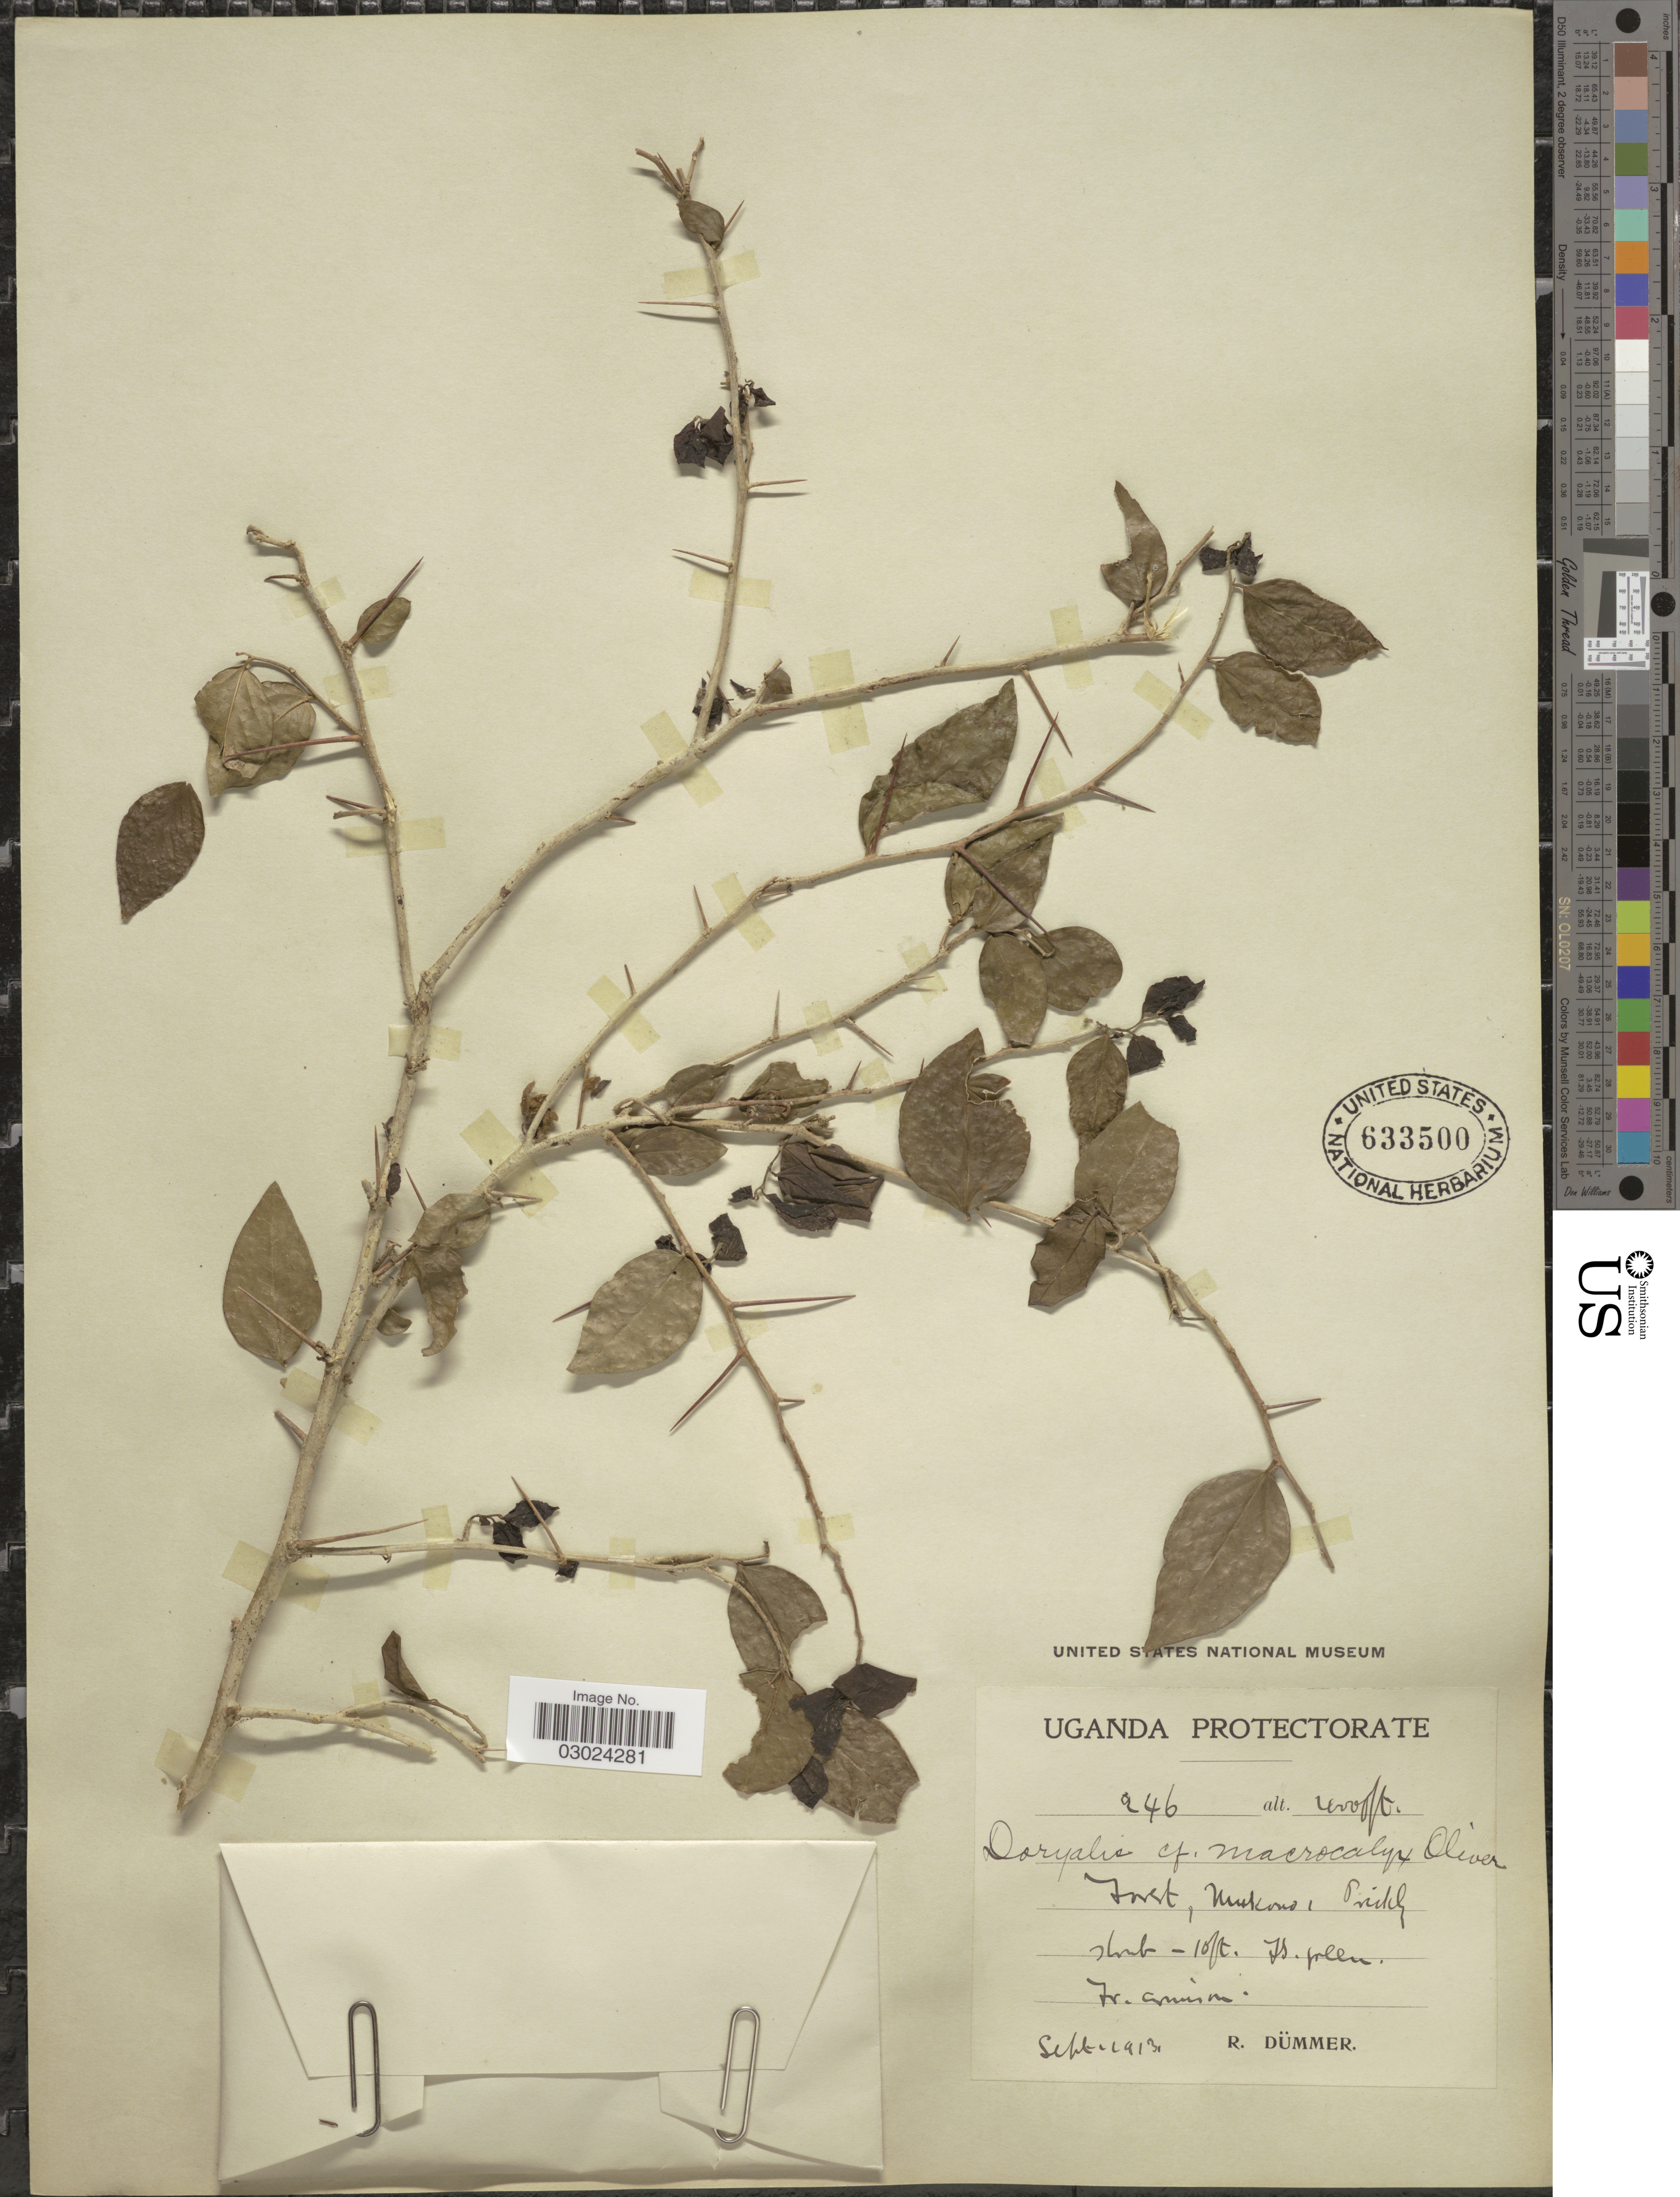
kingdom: Plantae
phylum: Tracheophyta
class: Magnoliopsida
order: Malpighiales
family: Salicaceae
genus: Dovyalis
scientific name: Dovyalis macrocalyx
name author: (Oliv.) Warb.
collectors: R. A. Dümmer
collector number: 246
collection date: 1913-09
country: Uganda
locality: Forest, Mukono.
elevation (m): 1219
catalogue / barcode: US 633500